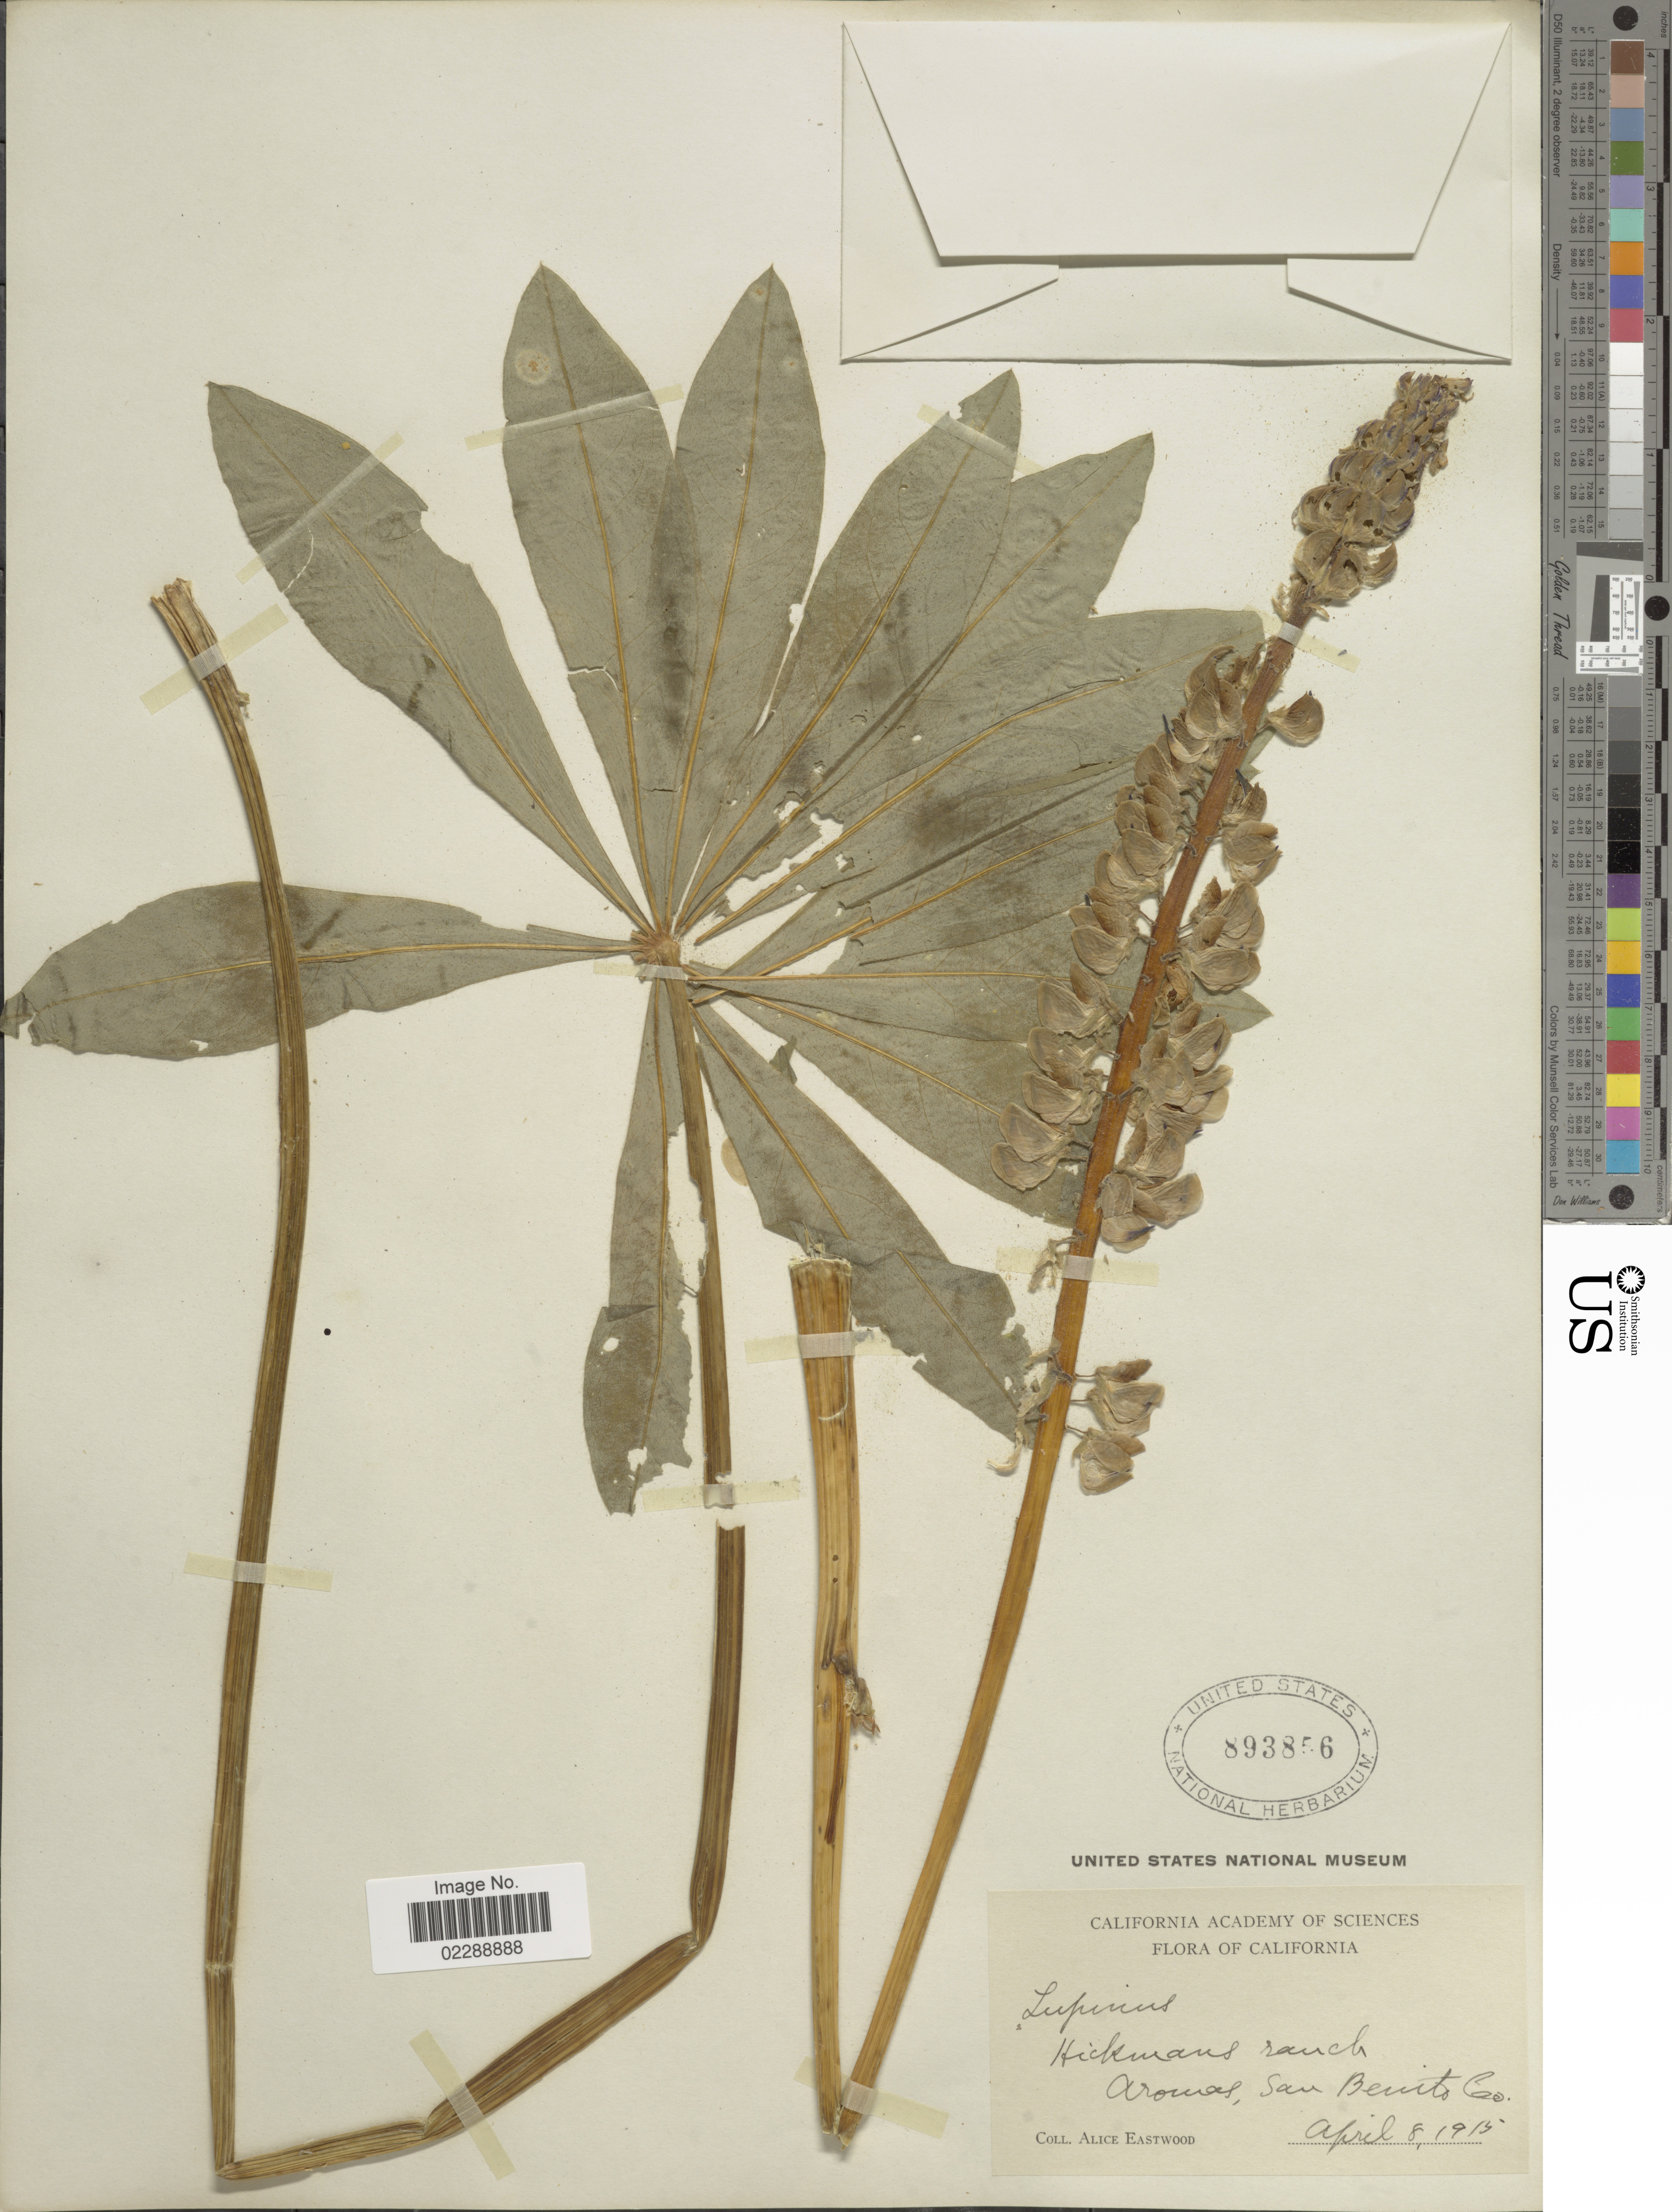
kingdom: Plantae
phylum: Tracheophyta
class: Magnoliopsida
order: Fabales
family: Fabaceae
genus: Lupinus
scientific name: Lupinus sp.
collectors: A. Eastwood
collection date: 1915-04-08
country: United States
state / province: California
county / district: San Benito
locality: Hickmans ranch Aromas, San Benito Co.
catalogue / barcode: US 893856